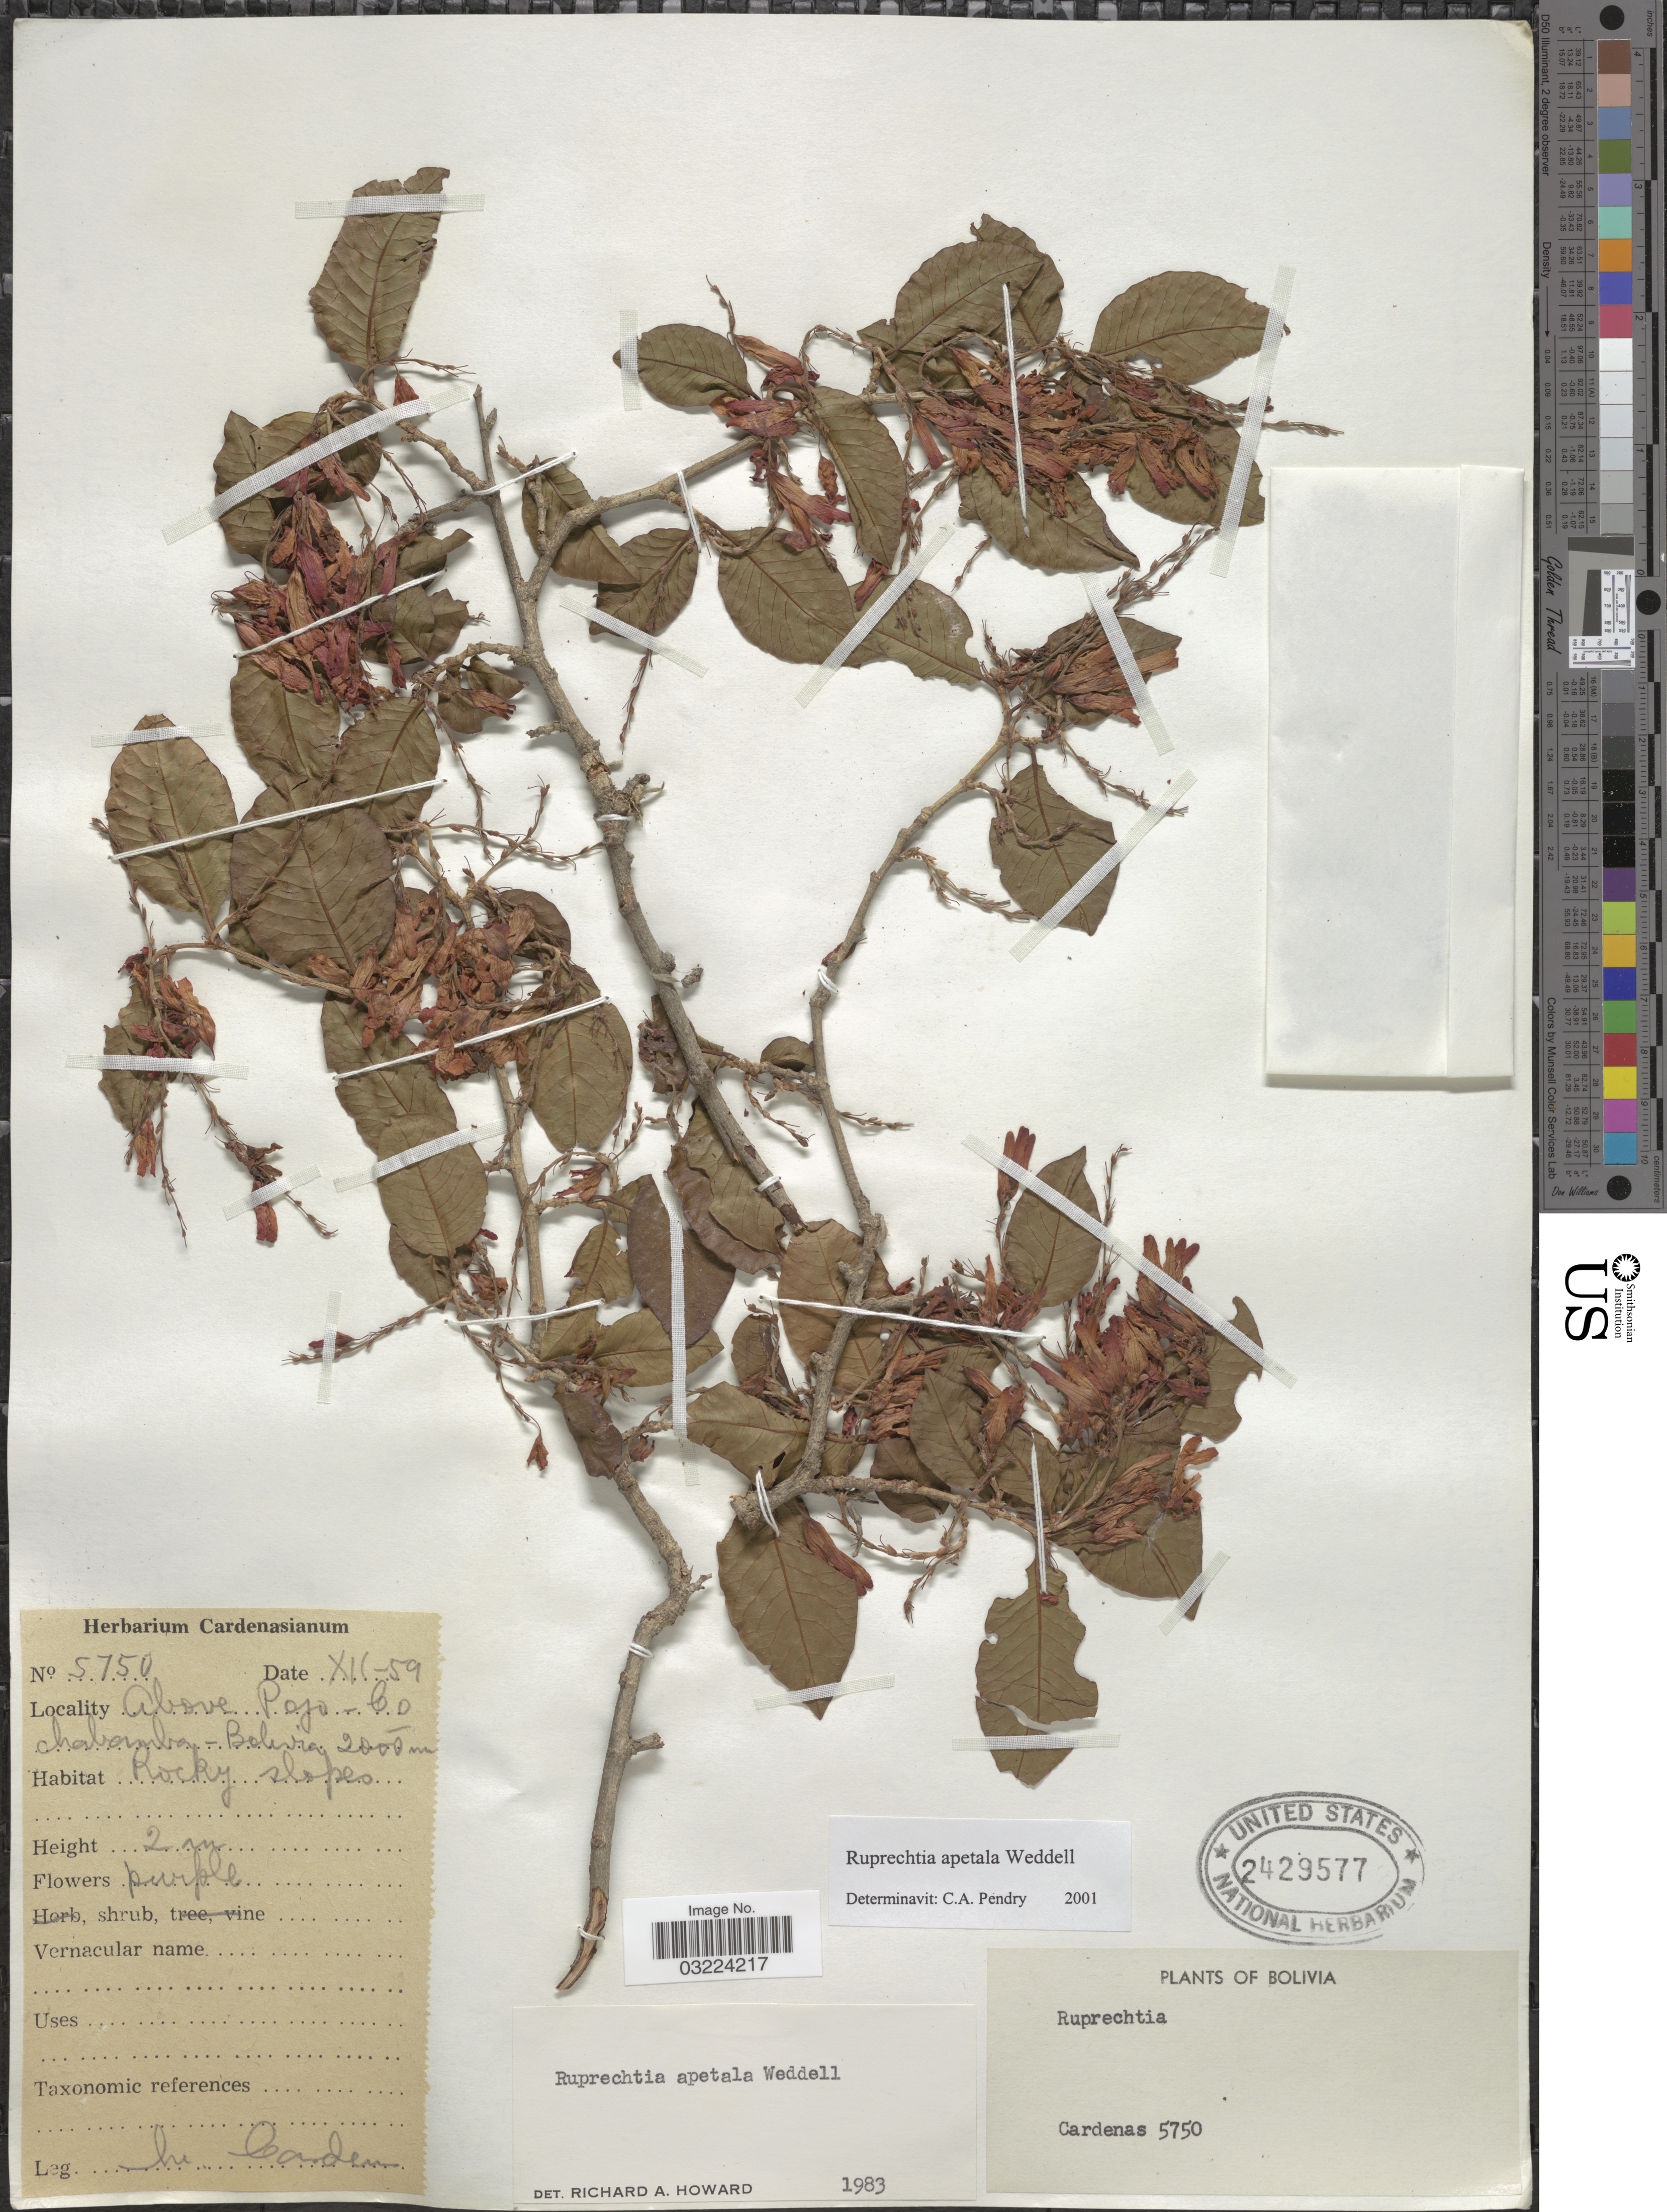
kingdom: Plantae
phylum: Tracheophyta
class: Magnoliopsida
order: Caryophyllales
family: Polygonaceae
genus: Ruprechtia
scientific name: Ruprechtia apetala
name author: Wedd.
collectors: M. Cárdenas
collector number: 5750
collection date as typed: Transcribed d/m/y: /12/59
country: Bolivia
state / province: Cochabamba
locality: Above Pojo.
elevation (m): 2000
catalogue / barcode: US 2429577